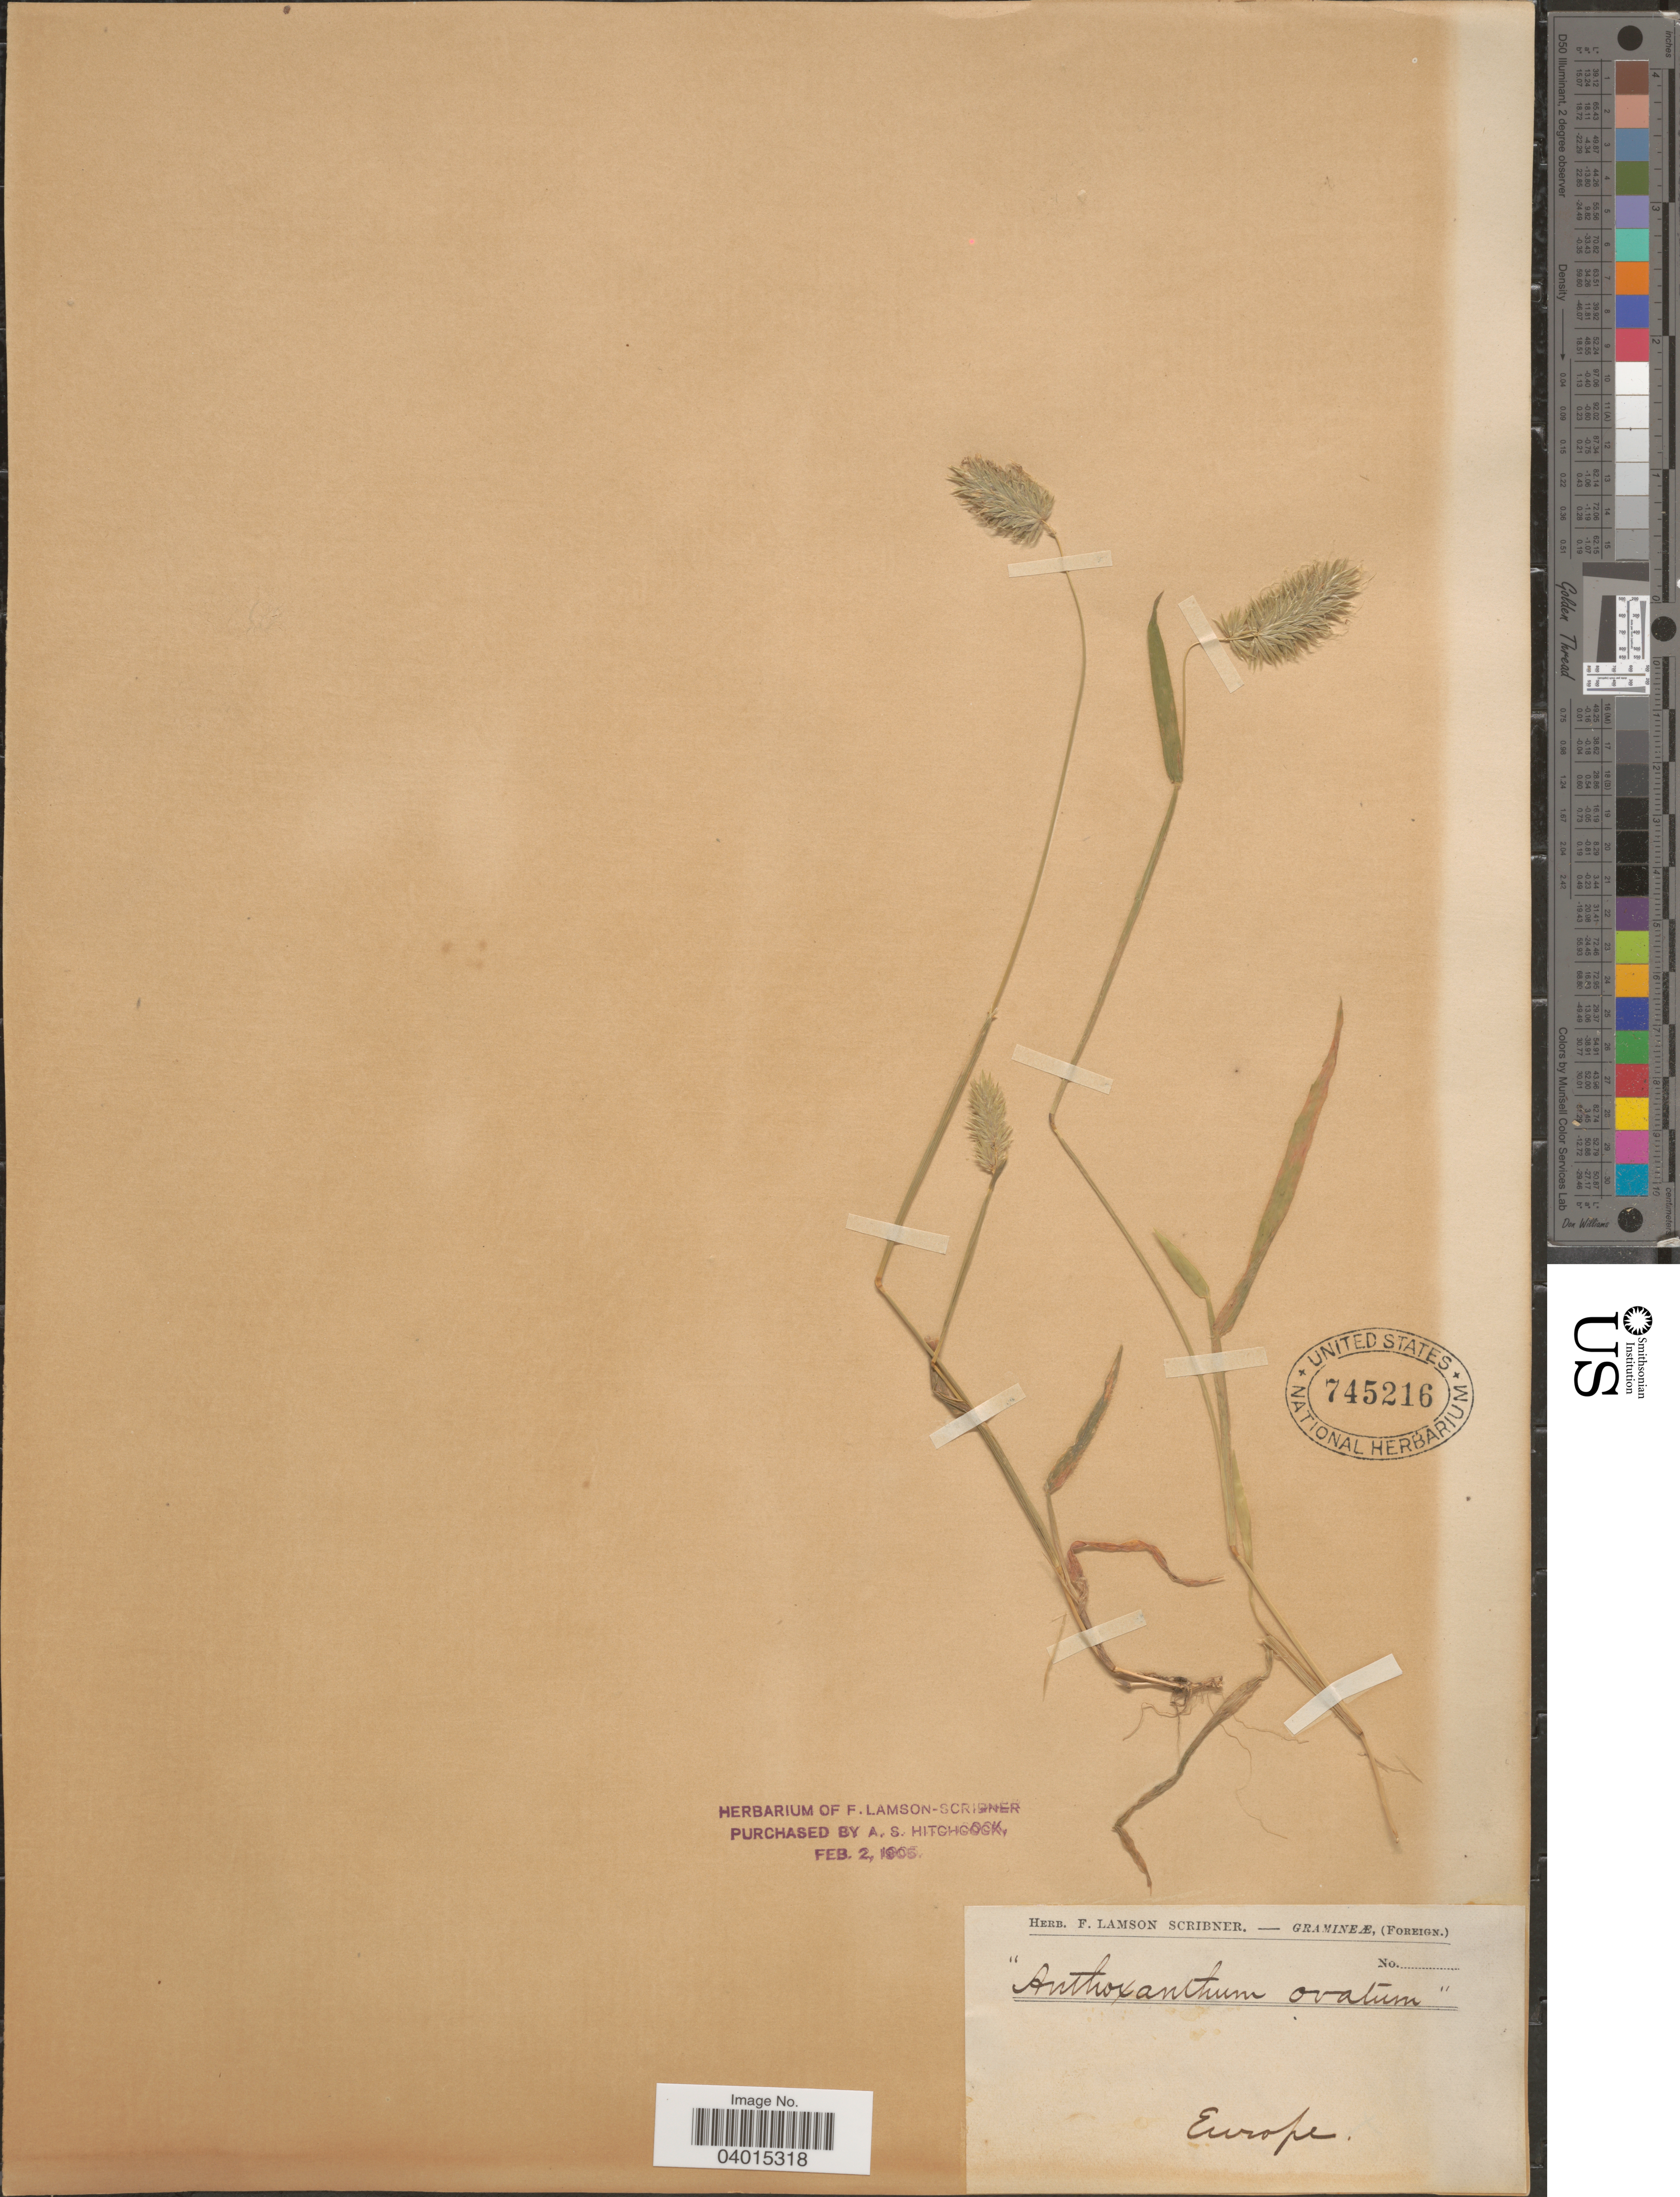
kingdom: Plantae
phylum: Tracheophyta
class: Liliopsida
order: Poales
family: Poaceae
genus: Anthoxanthum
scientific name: Anthoxanthum ovatum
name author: Lag.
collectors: ex herb. F. Lamson Scribner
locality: Europe.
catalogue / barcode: US 745216